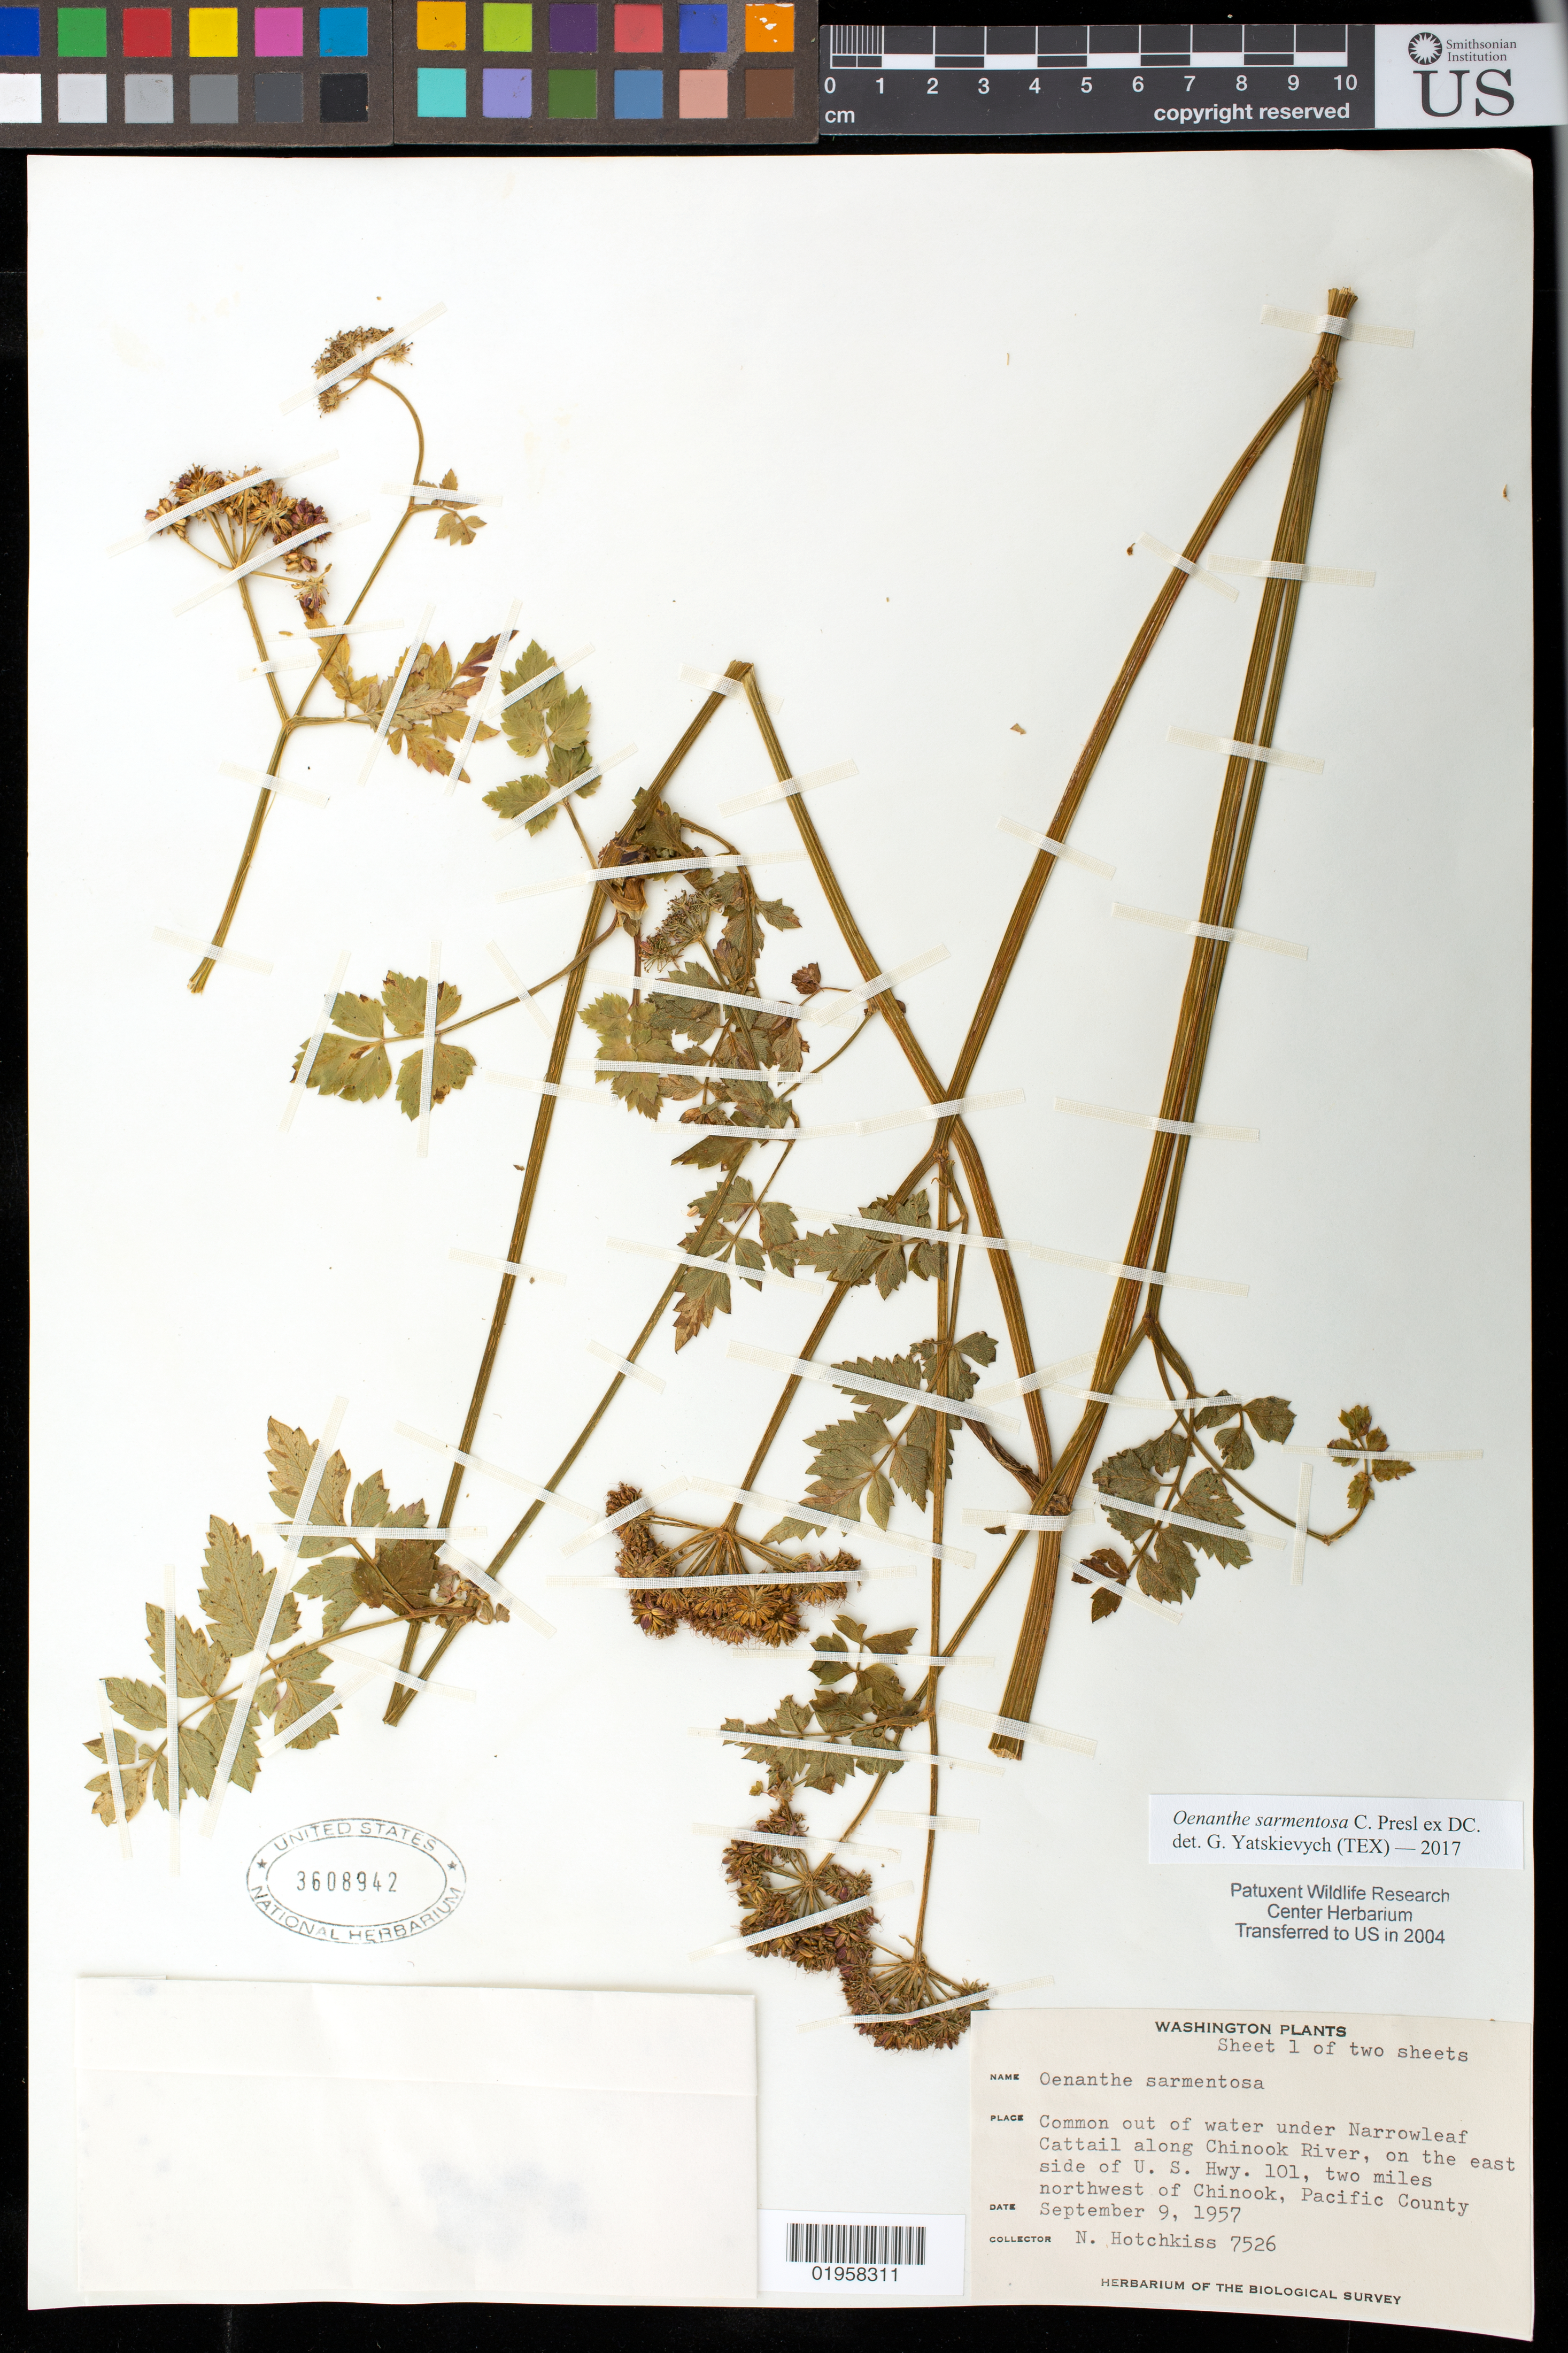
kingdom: Plantae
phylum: Tracheophyta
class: Magnoliopsida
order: Apiales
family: Apiaceae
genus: Oenanthe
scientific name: Oenanthe sarmentosa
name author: C. Presl ex DC.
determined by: Yatskievych, G. A.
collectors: N. Hotchkiss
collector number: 7526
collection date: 1957-09-09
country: United States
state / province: Washington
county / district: Pacific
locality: Chinook River, E side of US Hwy. 101, two miles NW of Chinook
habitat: Common out of water under Narrowleaf Cattail along river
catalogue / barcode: US 3608942